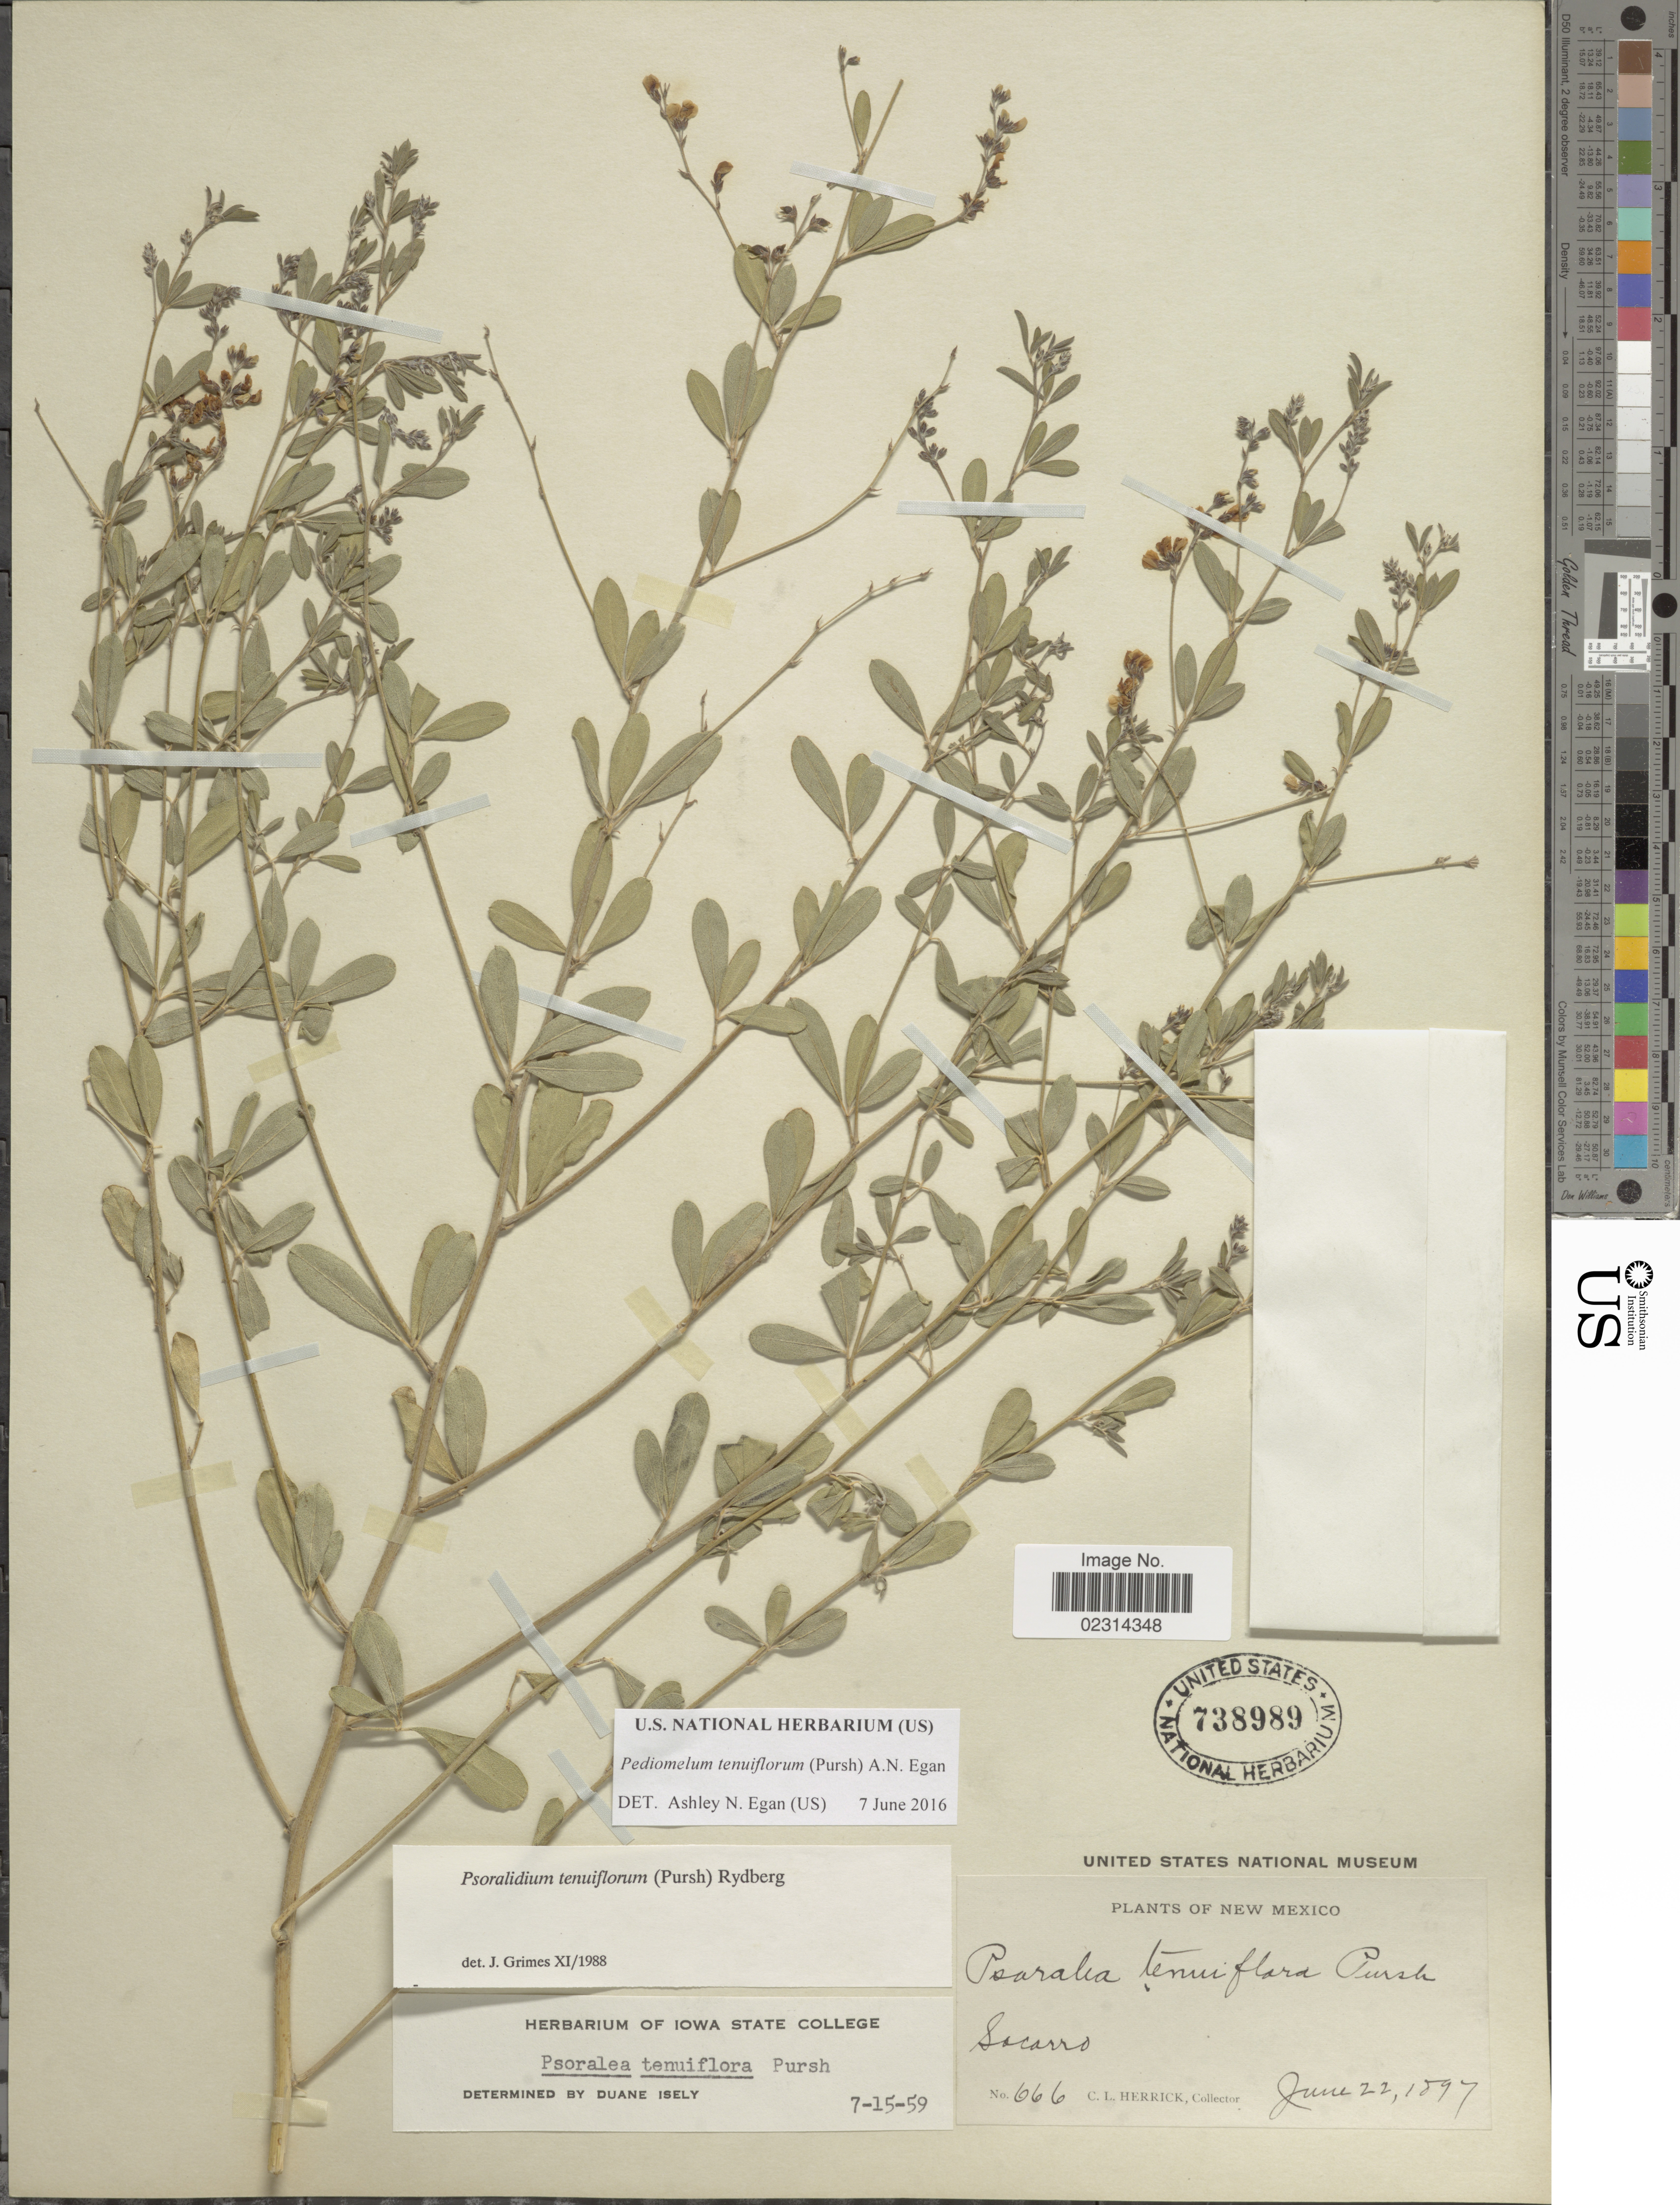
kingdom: Plantae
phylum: Tracheophyta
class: Magnoliopsida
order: Fabales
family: Fabaceae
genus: Psoralidium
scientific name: Psoralidium tenuiflorum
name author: (Pursh) Rydb.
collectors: C. Herrick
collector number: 666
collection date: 1897-06-22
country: United States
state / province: New Mexico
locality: Socorro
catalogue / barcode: US 738989